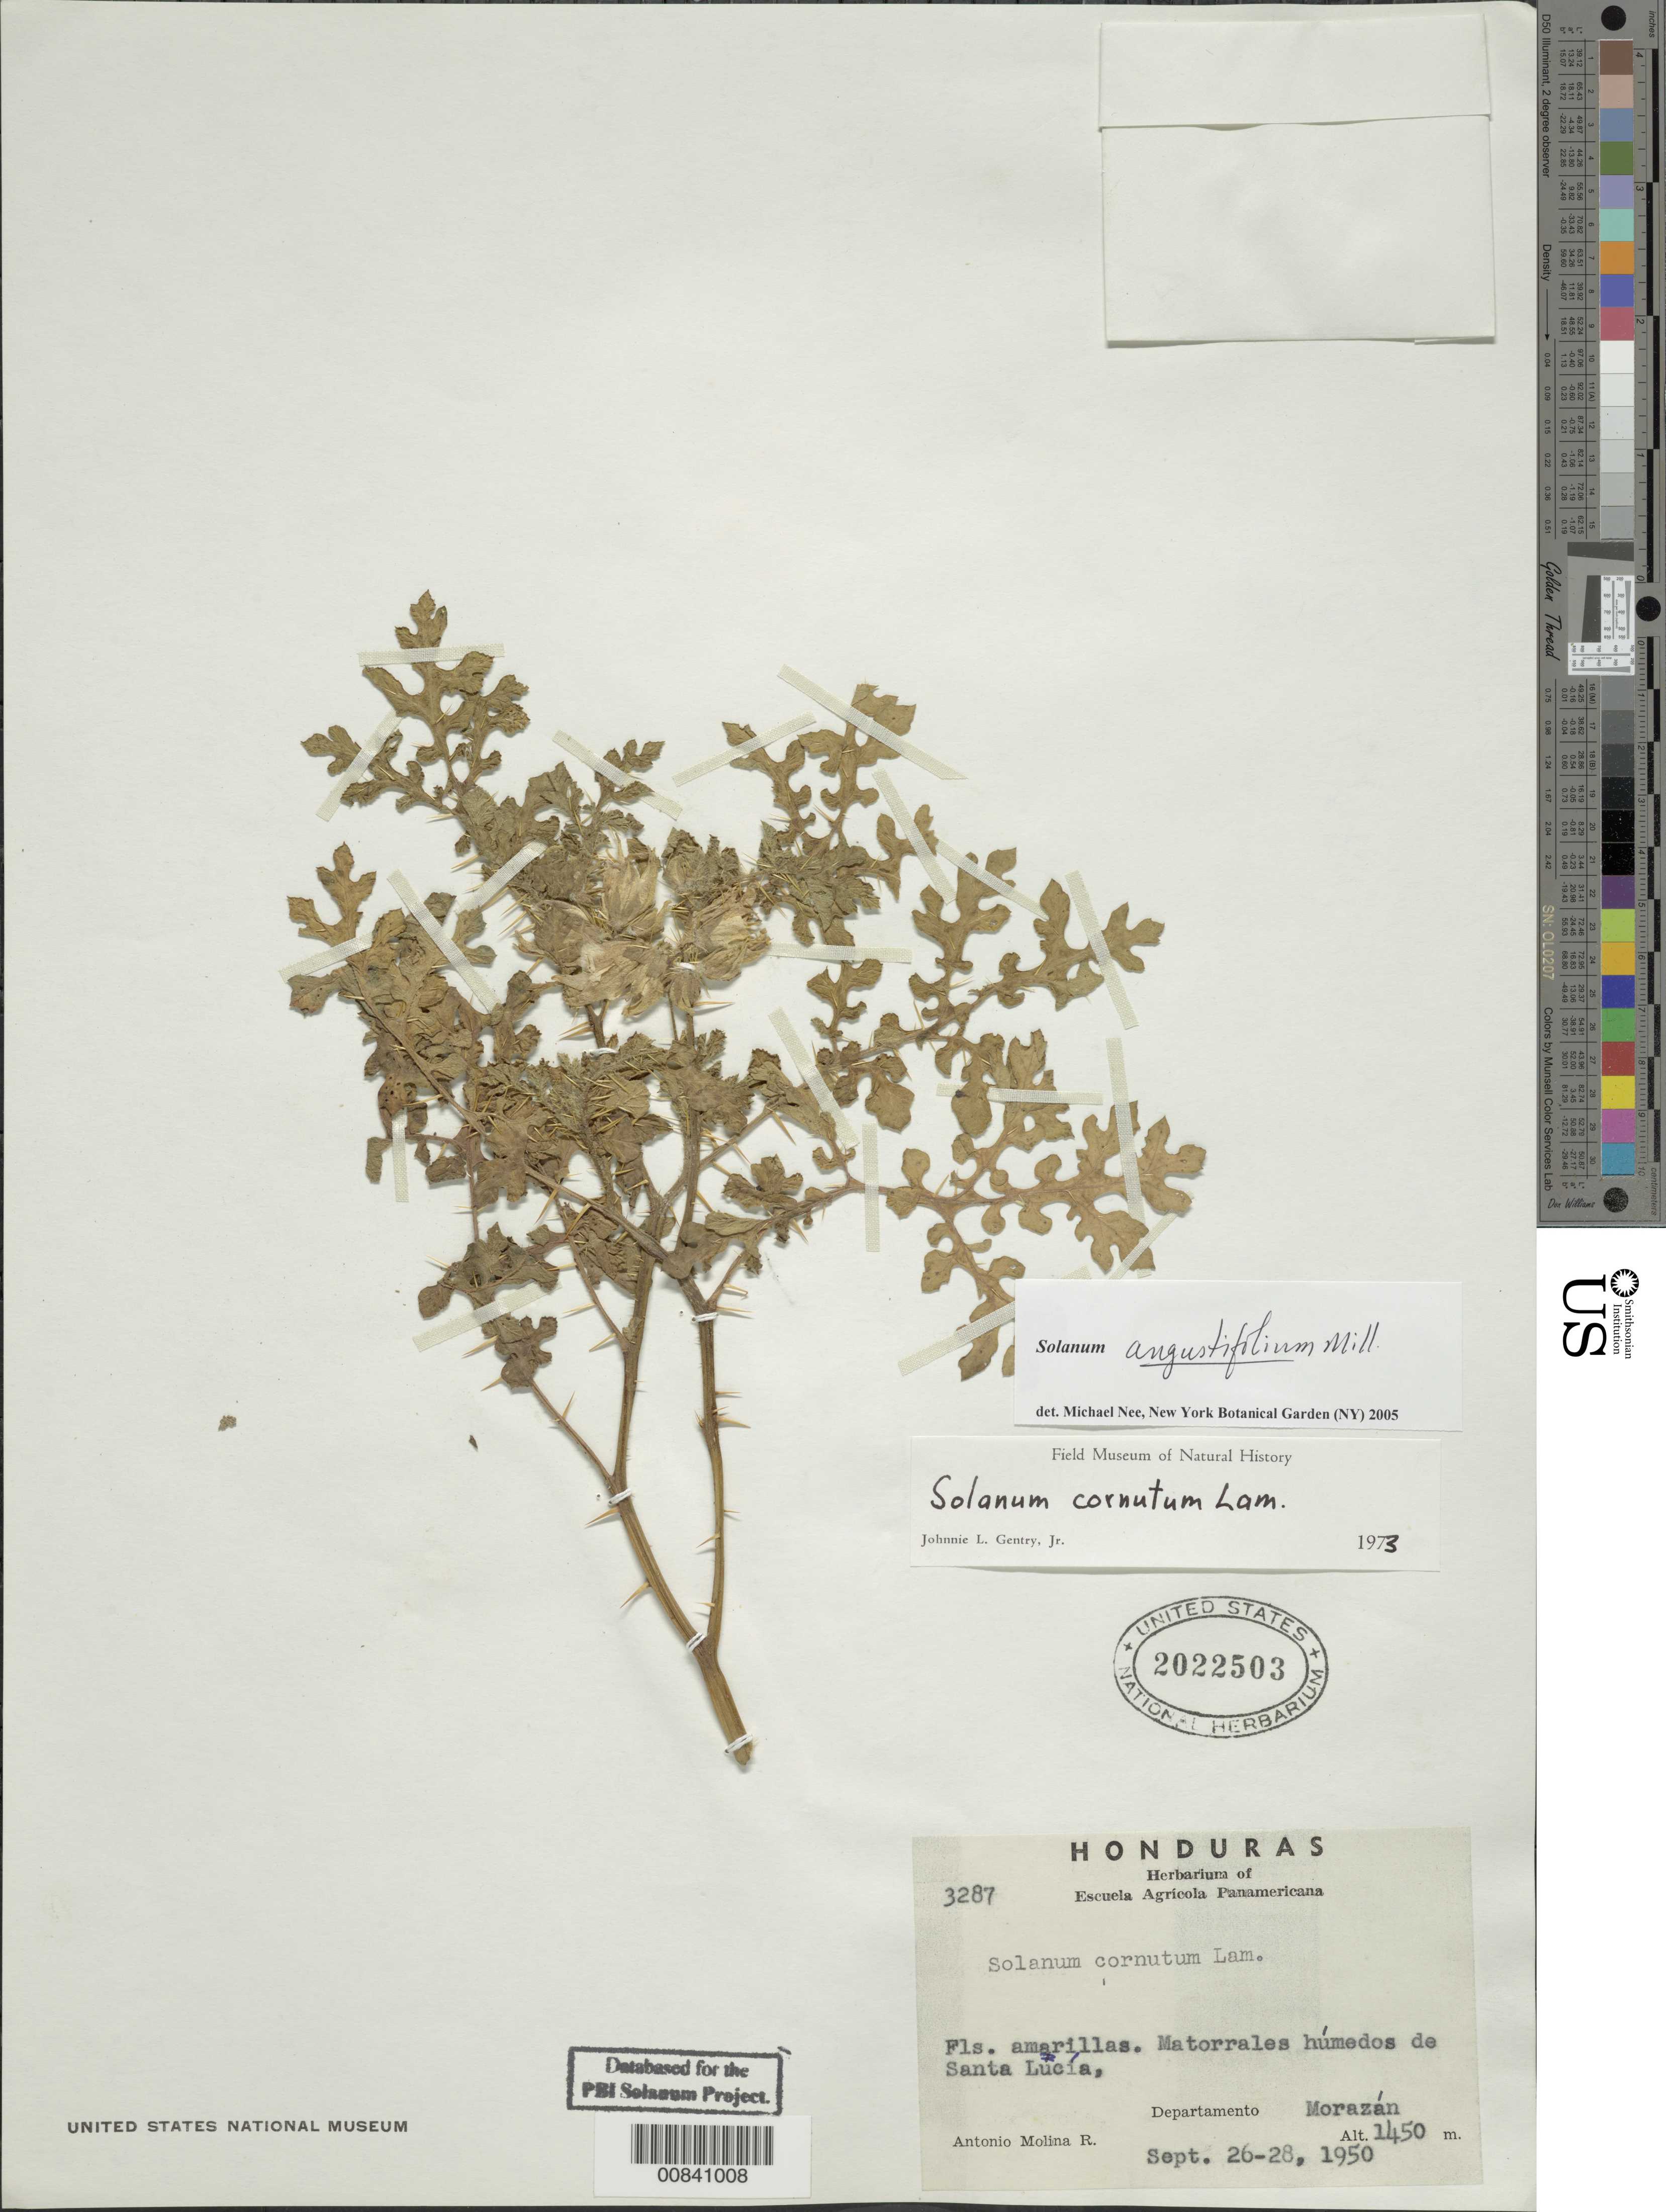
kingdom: Plantae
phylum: Tracheophyta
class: Magnoliopsida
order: Solanales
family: Solanaceae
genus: Solanum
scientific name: Solanum angustifolium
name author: Mill.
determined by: Nee, Michael H.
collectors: A. Molina R.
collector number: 3287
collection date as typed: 26 Sep 1950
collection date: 1950-09-26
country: Honduras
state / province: Fco. Morazán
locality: Santa Lucía.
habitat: Matorrales humedos.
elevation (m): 1450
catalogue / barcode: US 2022503